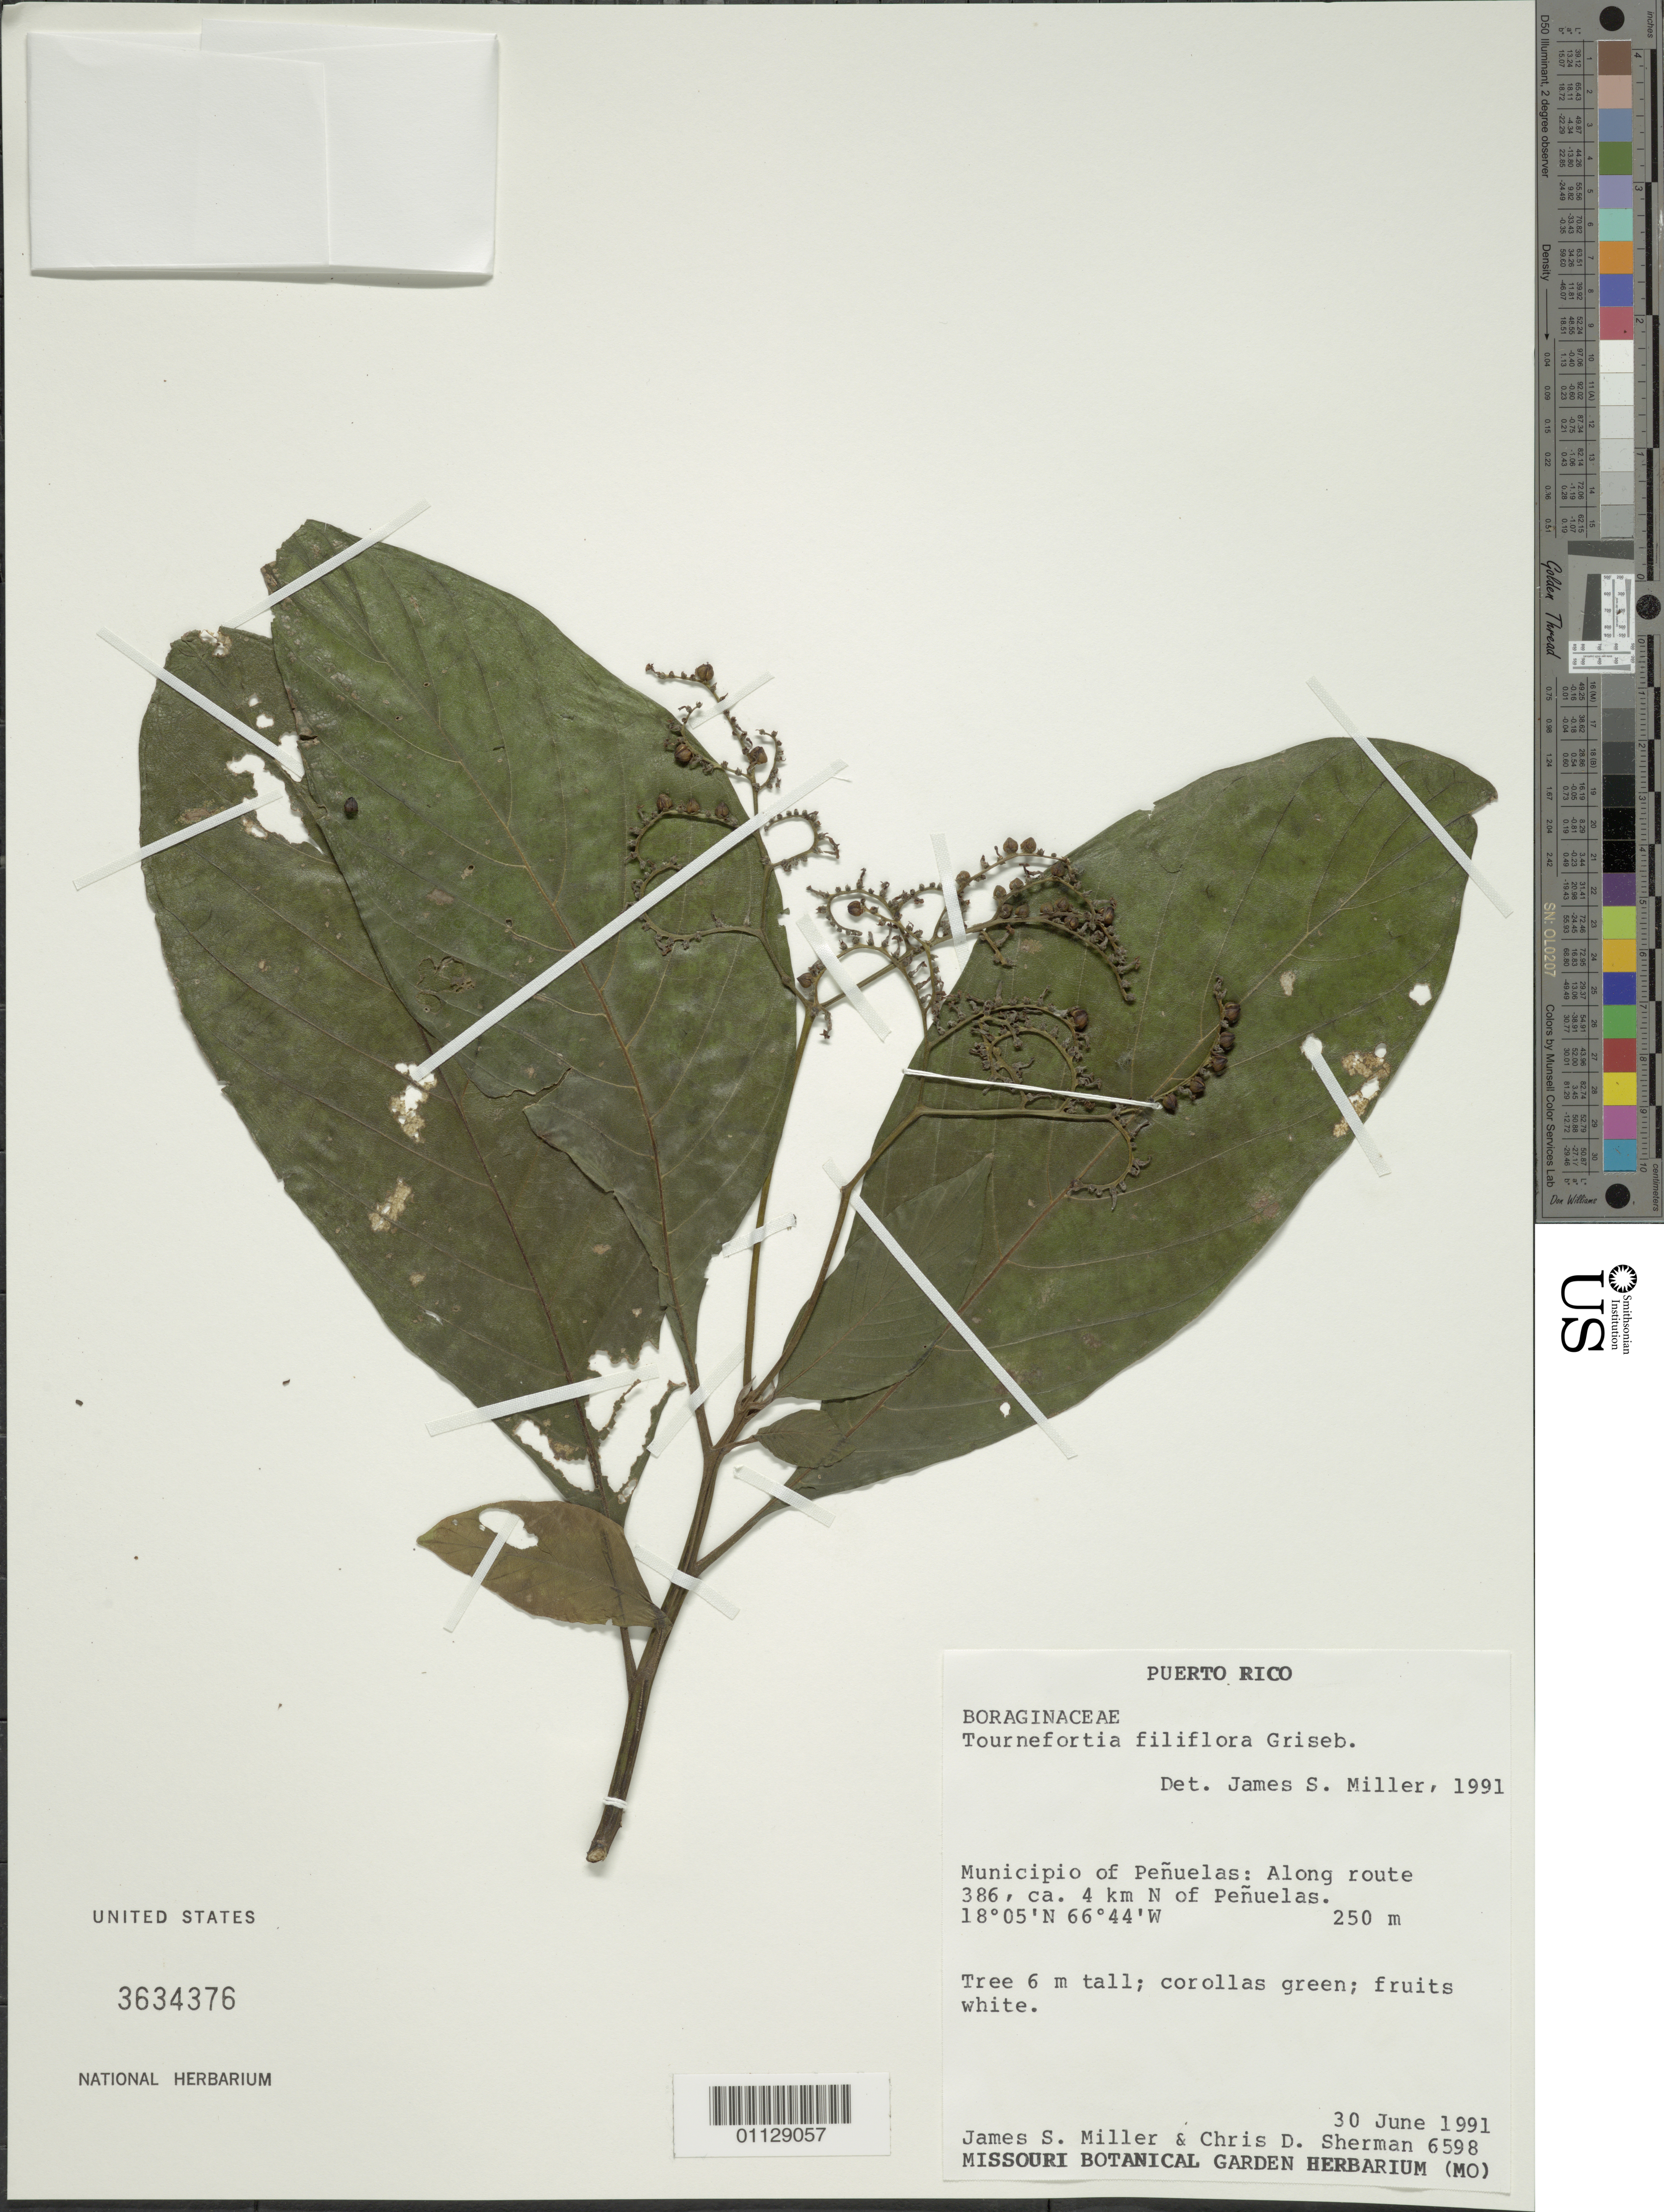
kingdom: Plantae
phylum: Tracheophyta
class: Magnoliopsida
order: Boraginales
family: Heliotropiaceae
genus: Tournefortia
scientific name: Tournefortia filiflora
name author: Griseb.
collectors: J. S. Miller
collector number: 6598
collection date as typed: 30 Jun 1991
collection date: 1991-06-30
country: Puerto Rico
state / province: Peñuelas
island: Puerto Rico I.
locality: Muncipio of Penuelas; Along route 386, 4 km N of Penuelas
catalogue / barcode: US 3634376